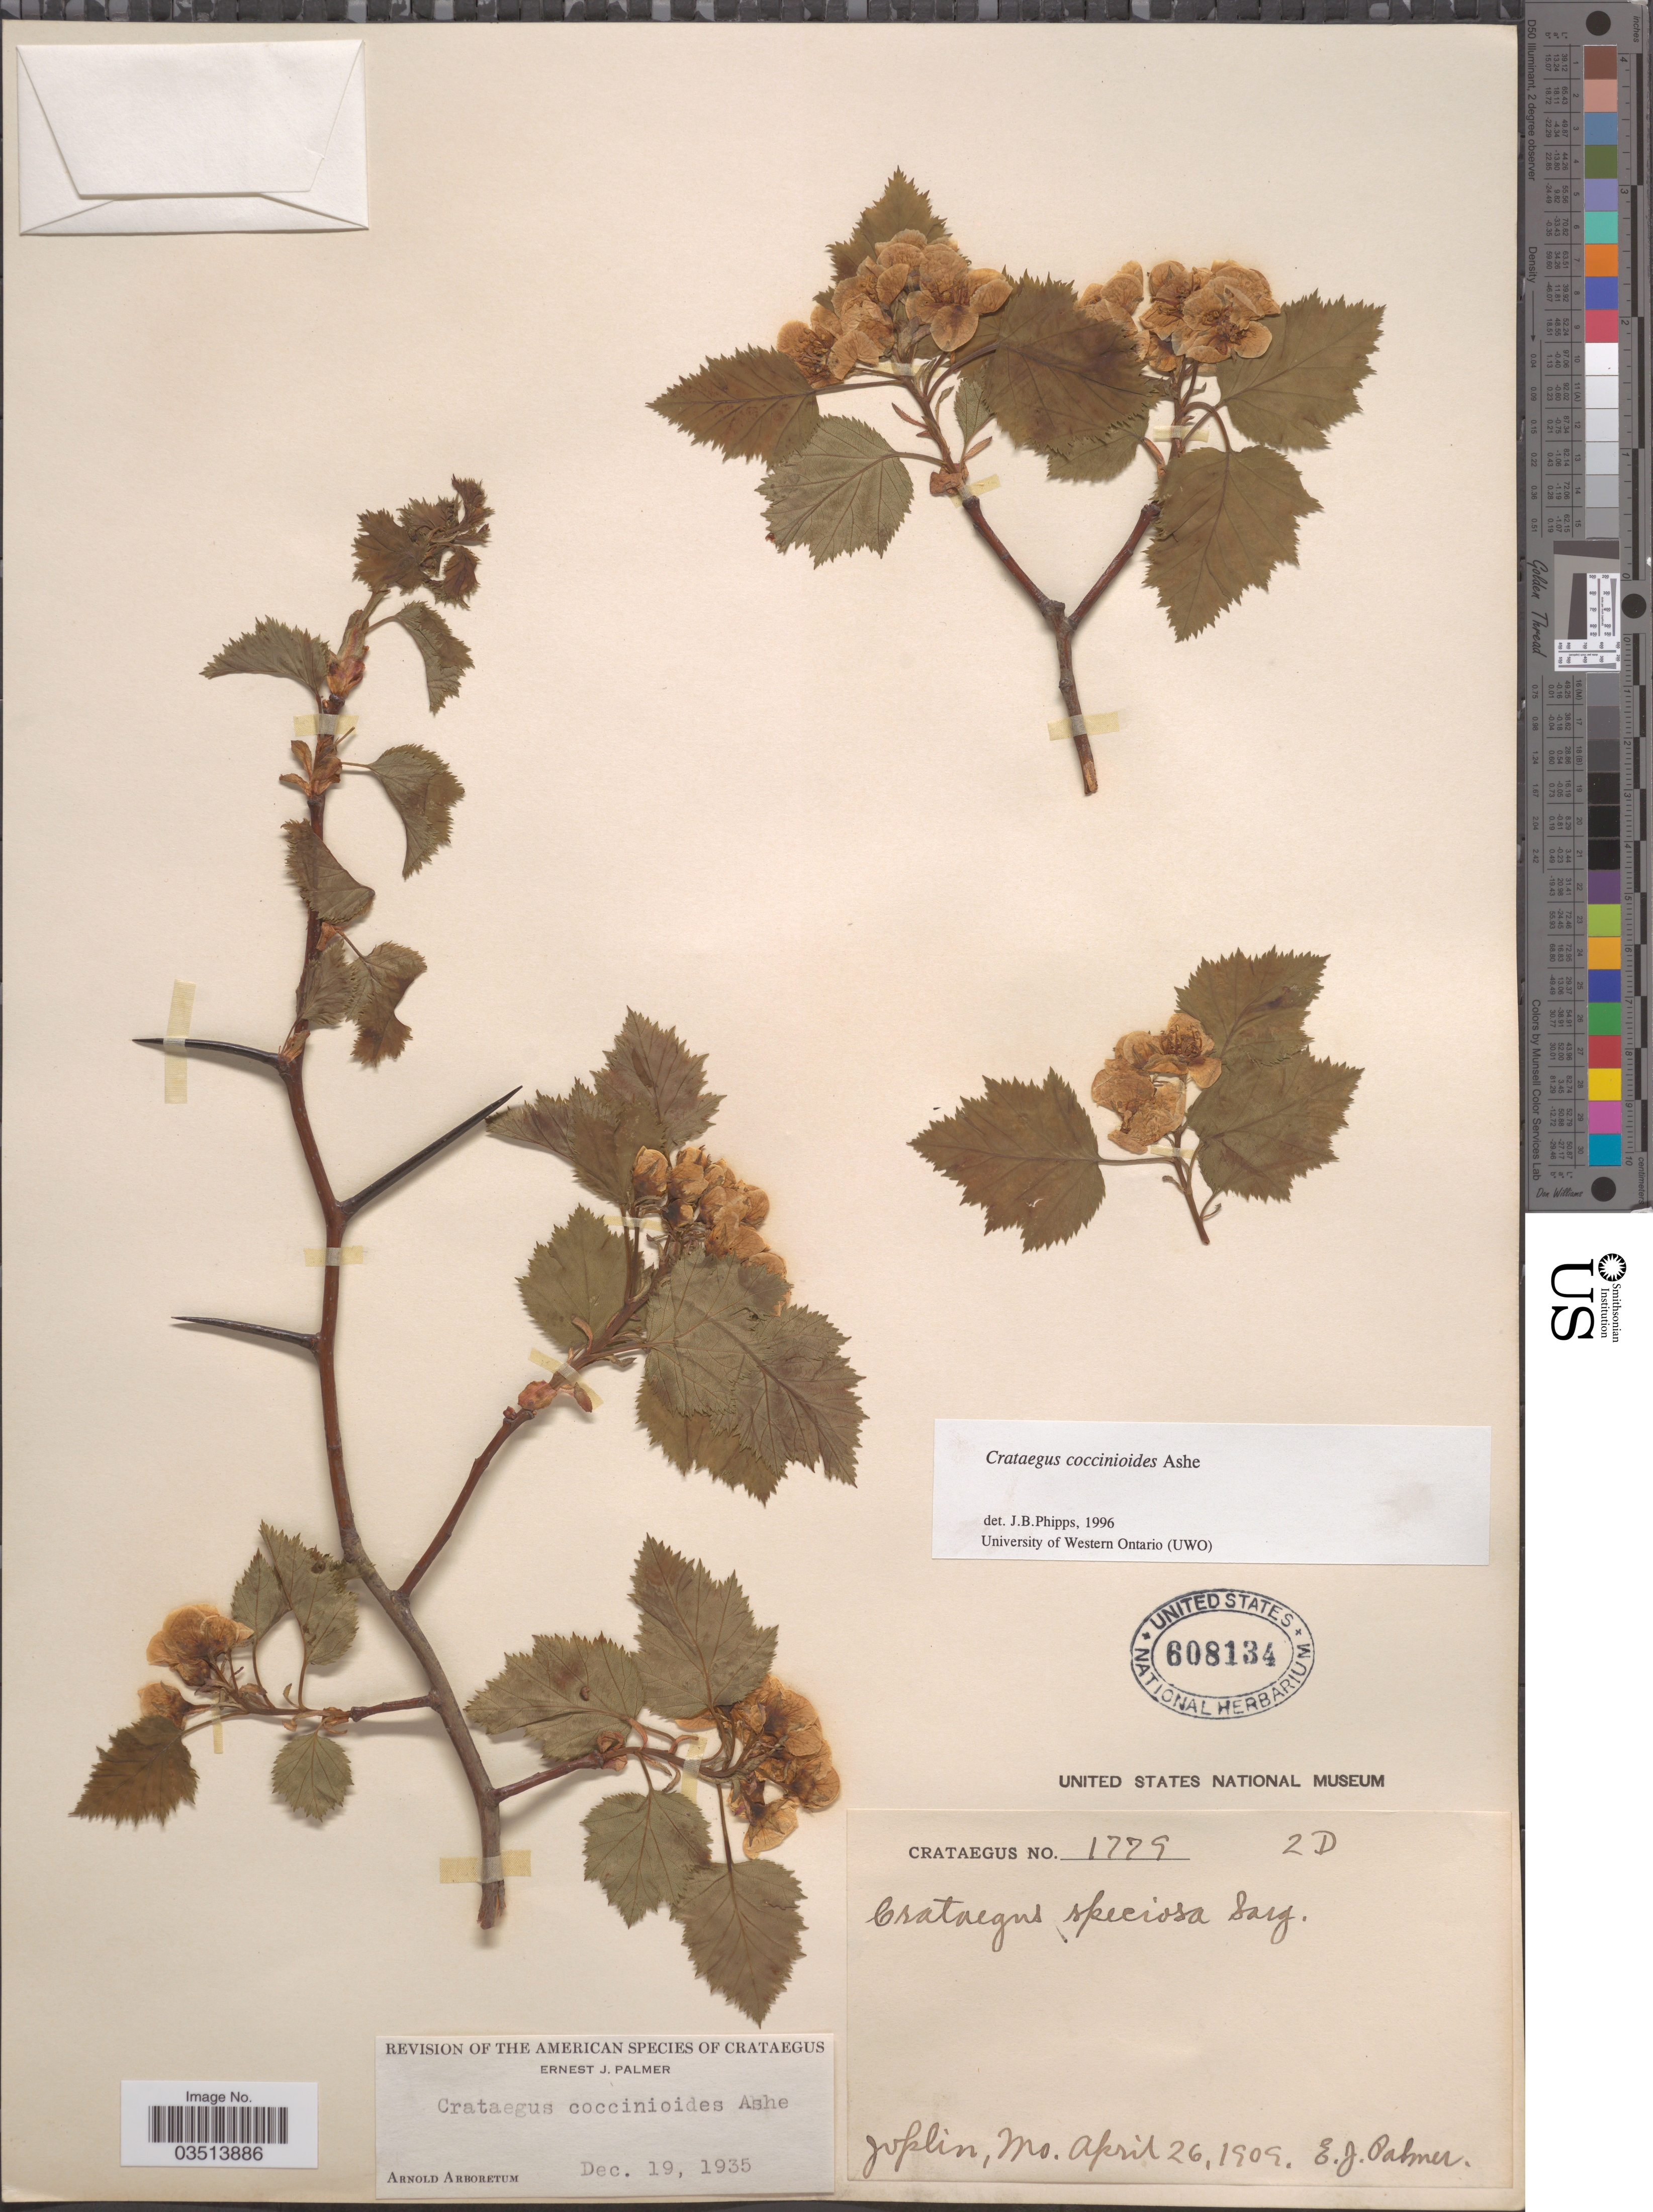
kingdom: Plantae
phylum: Tracheophyta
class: Magnoliopsida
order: Rosales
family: Rosaceae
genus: Crataegus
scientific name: Crataegus coccinioides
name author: Ashe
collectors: E. J. Palmer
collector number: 1779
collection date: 1909-04-26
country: United States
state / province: Missouri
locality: Joplin.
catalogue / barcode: US 608134